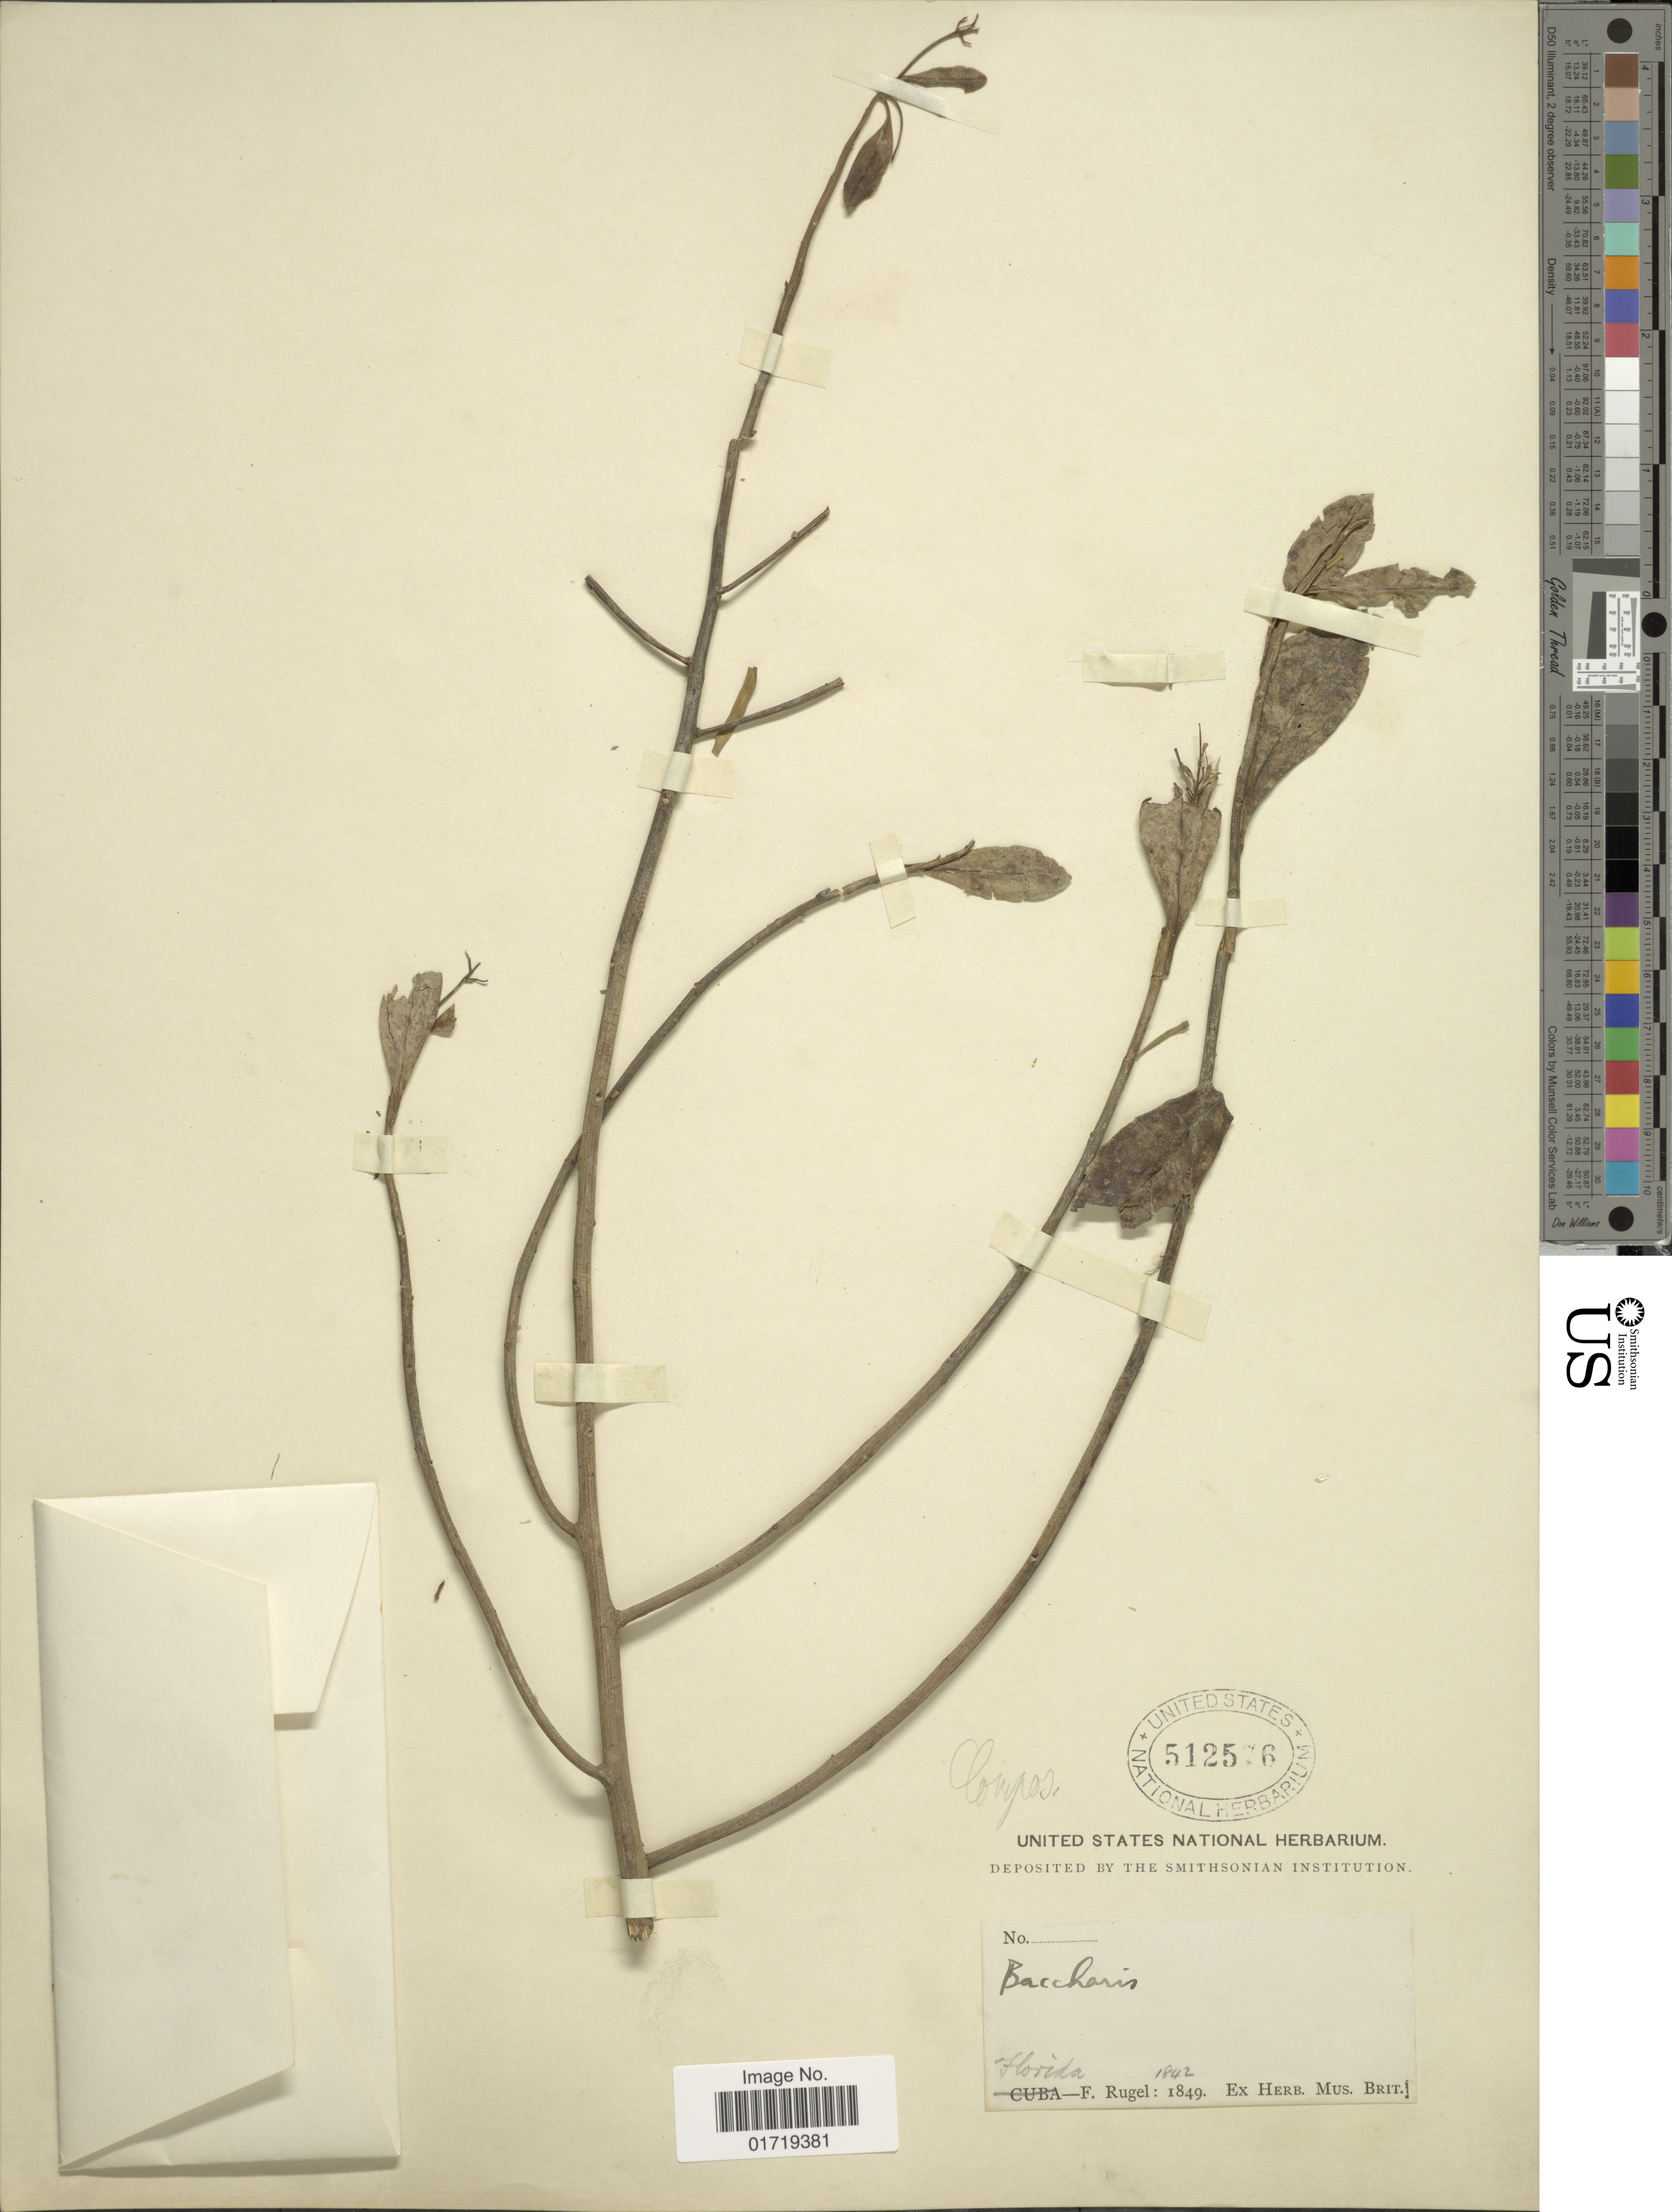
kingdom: Plantae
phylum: Tracheophyta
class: Magnoliopsida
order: Asterales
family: Asteraceae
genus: Baccharis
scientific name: Baccharis sp.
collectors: F. Rugel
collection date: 1842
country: United States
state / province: Florida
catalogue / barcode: US 512576